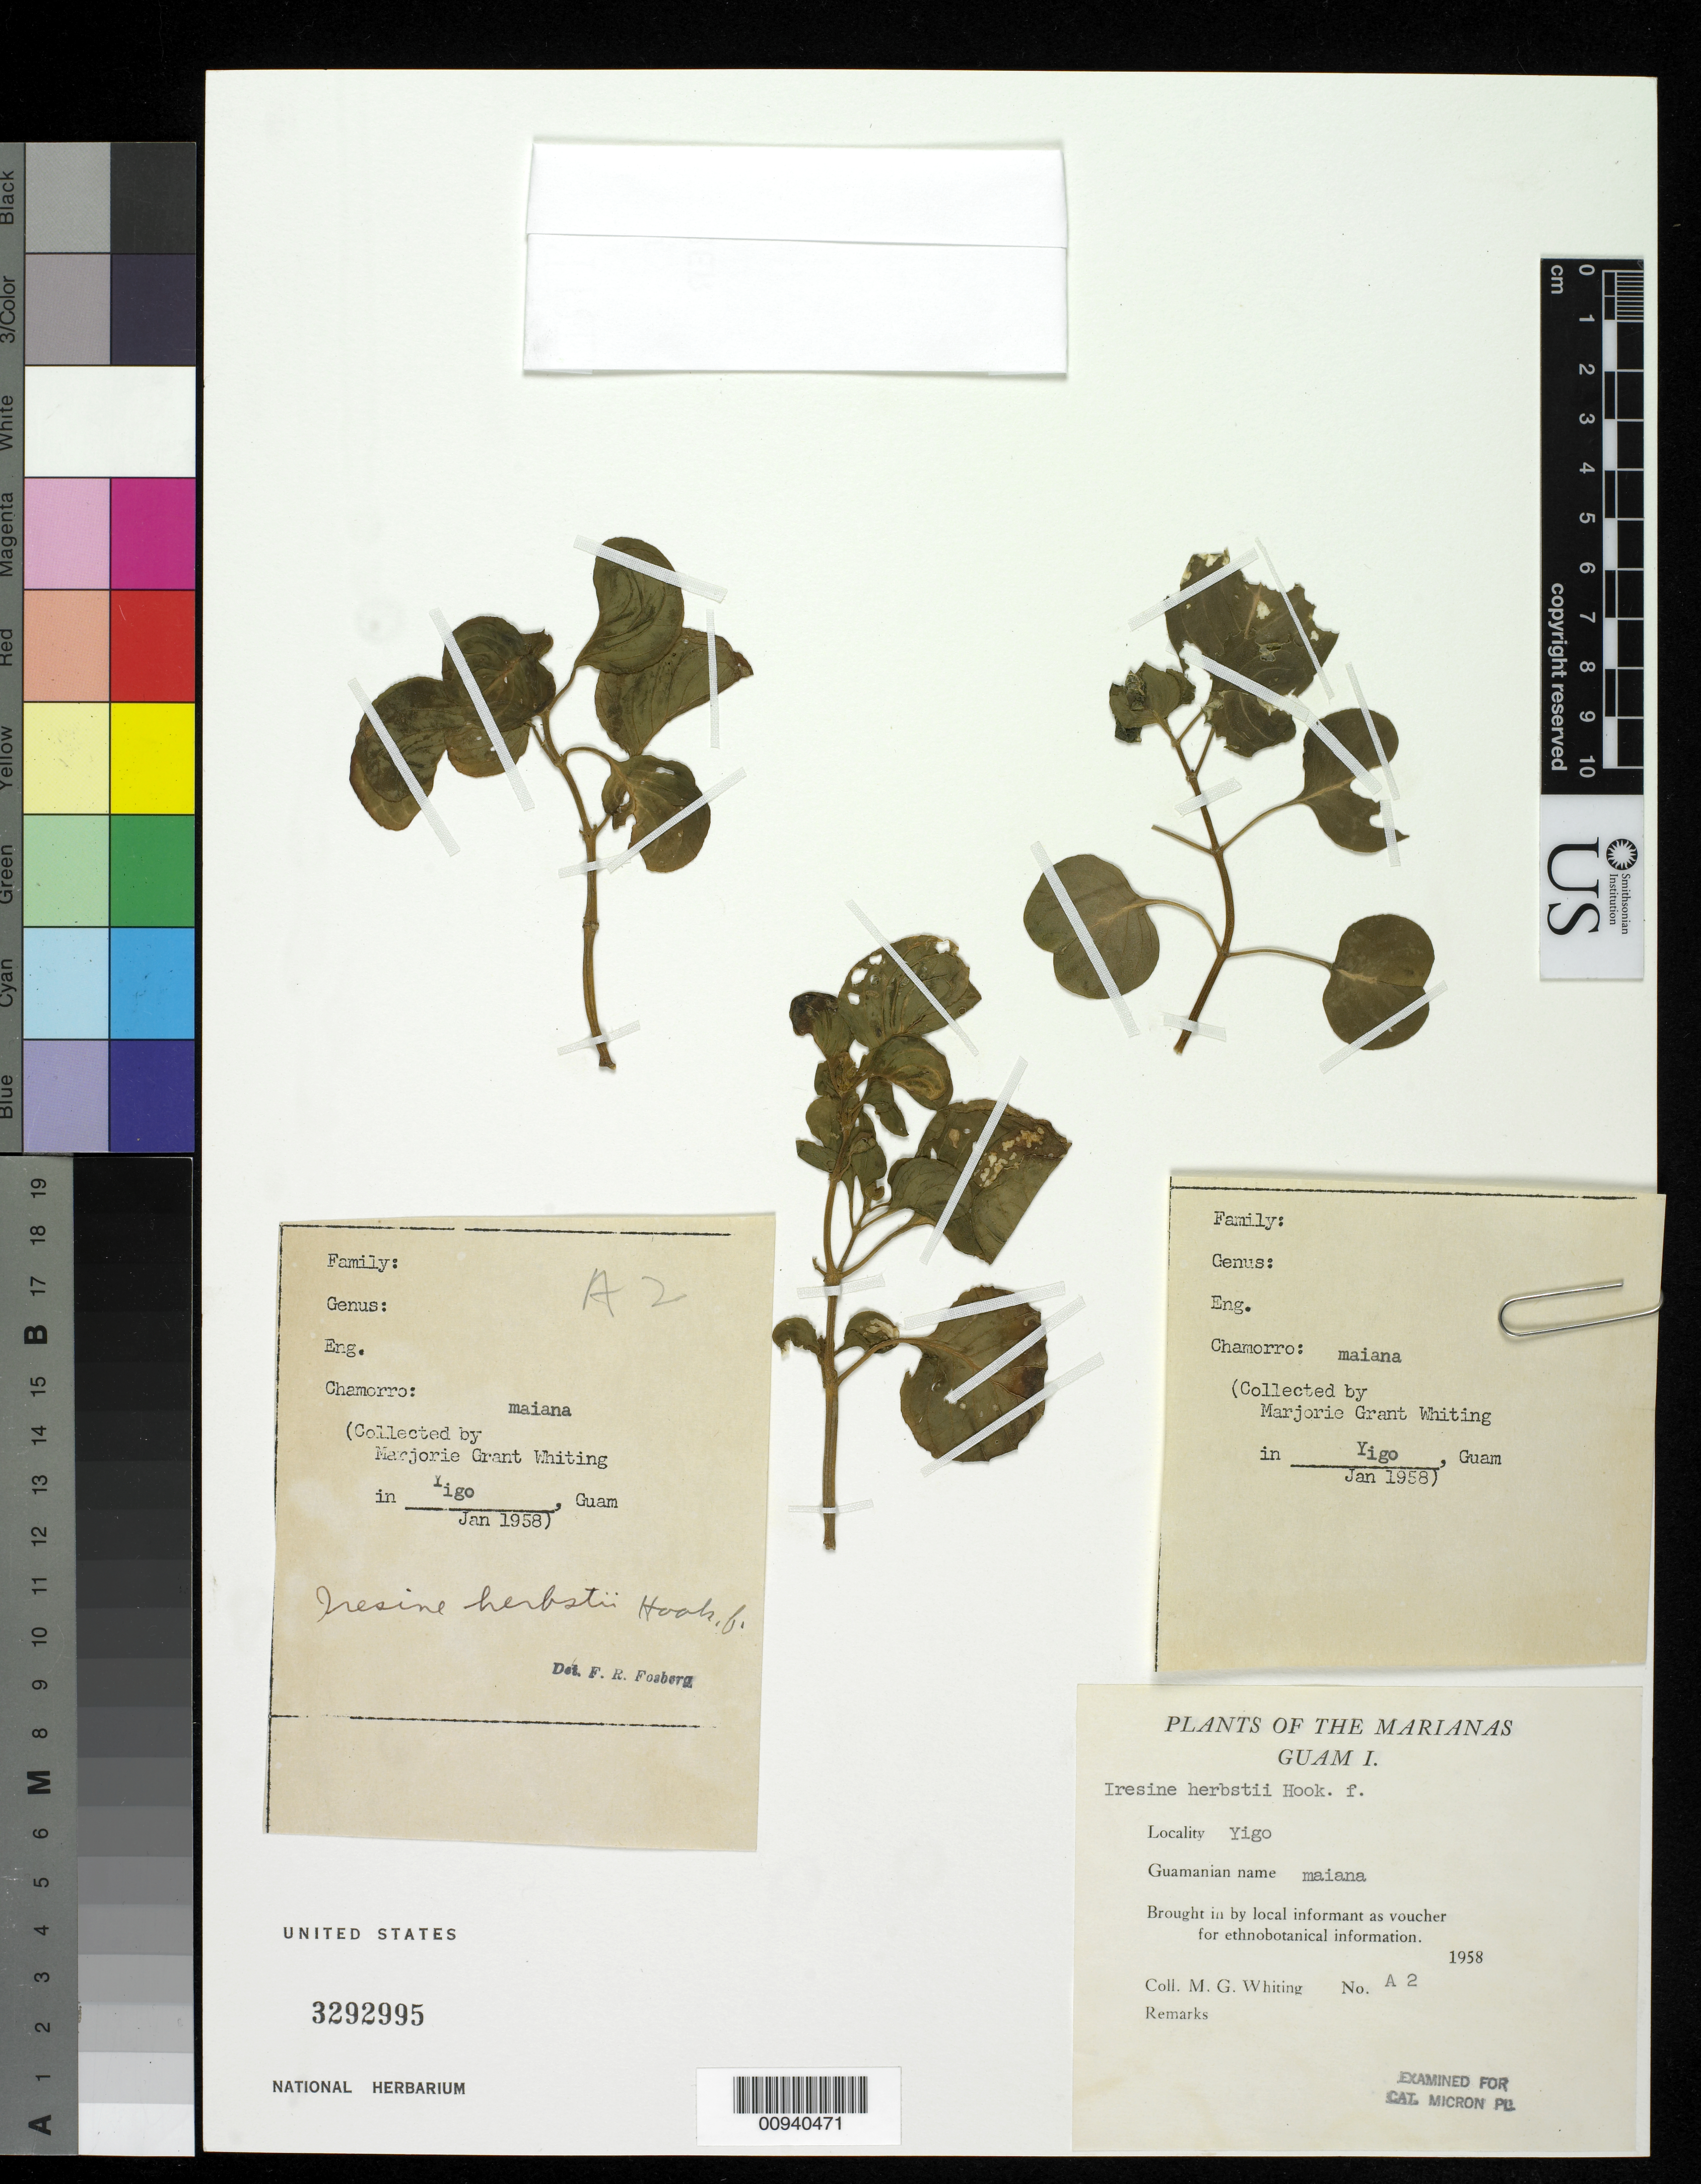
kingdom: Plantae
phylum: Tracheophyta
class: Magnoliopsida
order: Caryophyllales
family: Amaranthaceae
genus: Iresine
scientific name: Iresine herbstii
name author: Hook.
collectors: M. Whiting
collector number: A 2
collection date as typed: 1958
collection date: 1958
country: Guam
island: Guam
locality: Yigo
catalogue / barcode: US 3292995